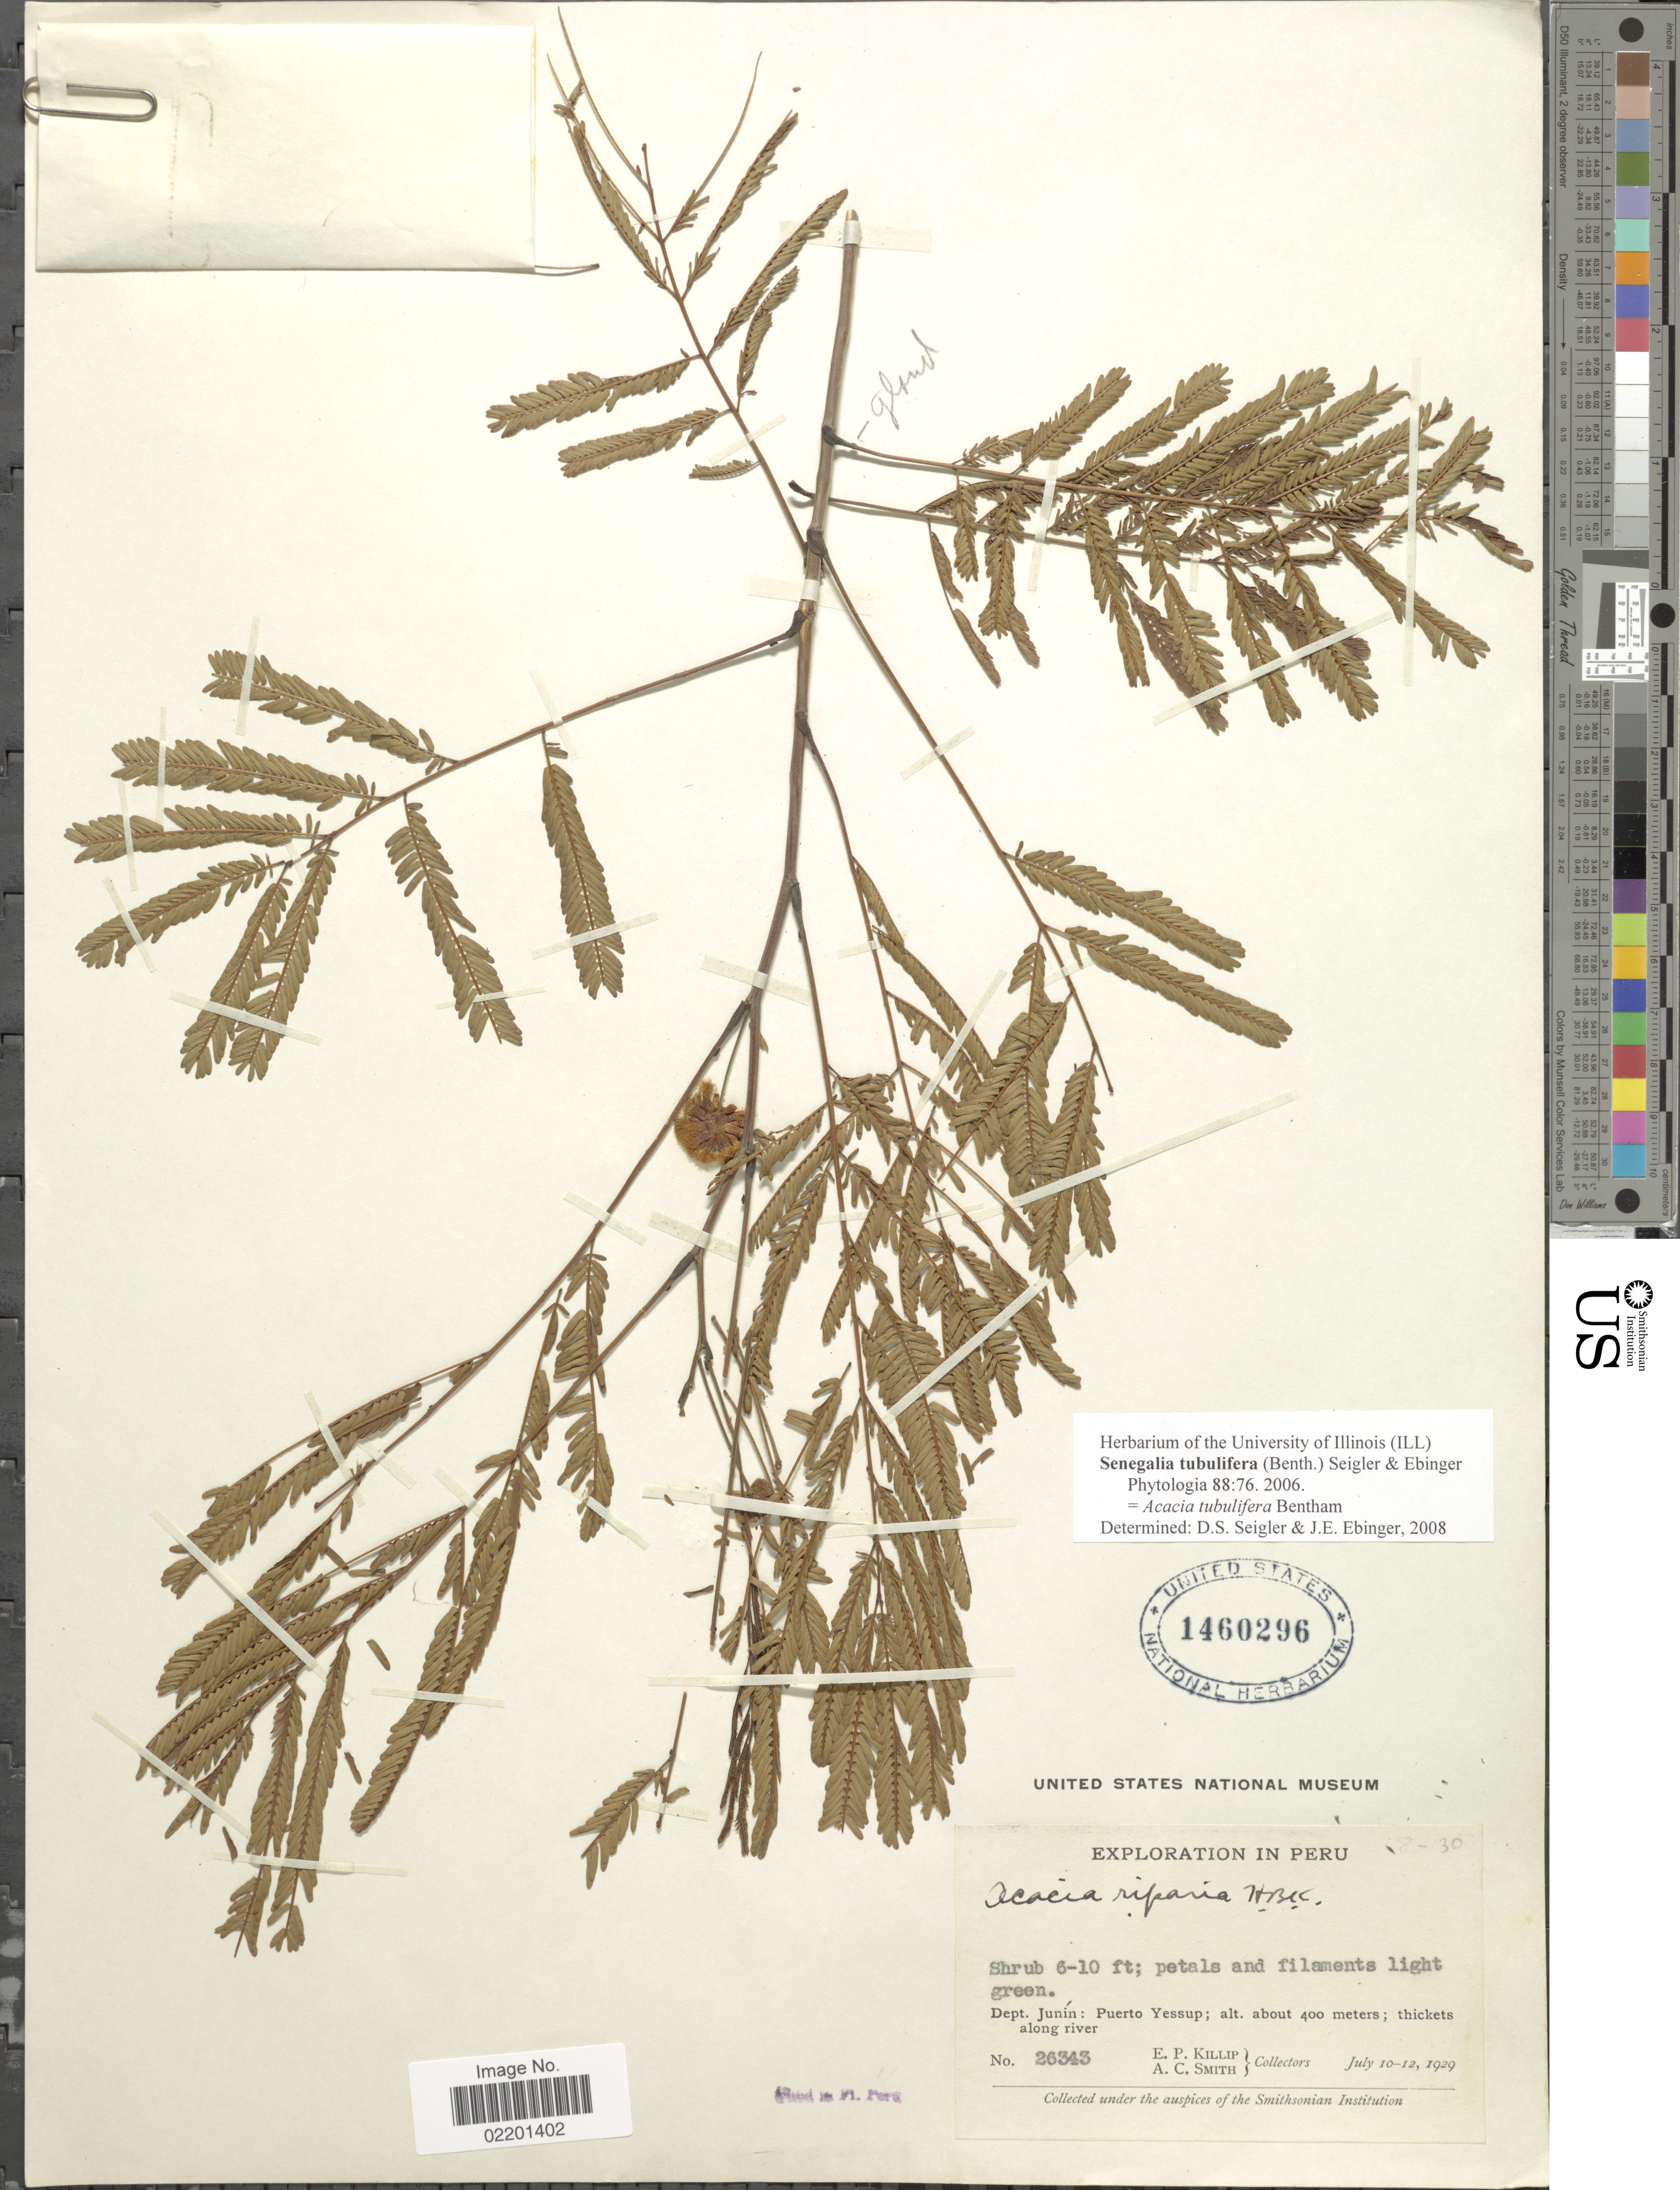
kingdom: Plantae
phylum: Tracheophyta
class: Magnoliopsida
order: Fabales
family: Fabaceae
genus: Senegalia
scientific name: Senegalia tubulifera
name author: (Benth.) Seigler & Ebinger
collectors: E. P. Killip & A. C. Smith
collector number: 26343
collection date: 1929-07-10/1929-07-12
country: Peru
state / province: Junín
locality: Dept. Junin: Puerto Yessup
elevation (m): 400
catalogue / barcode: US 1460296